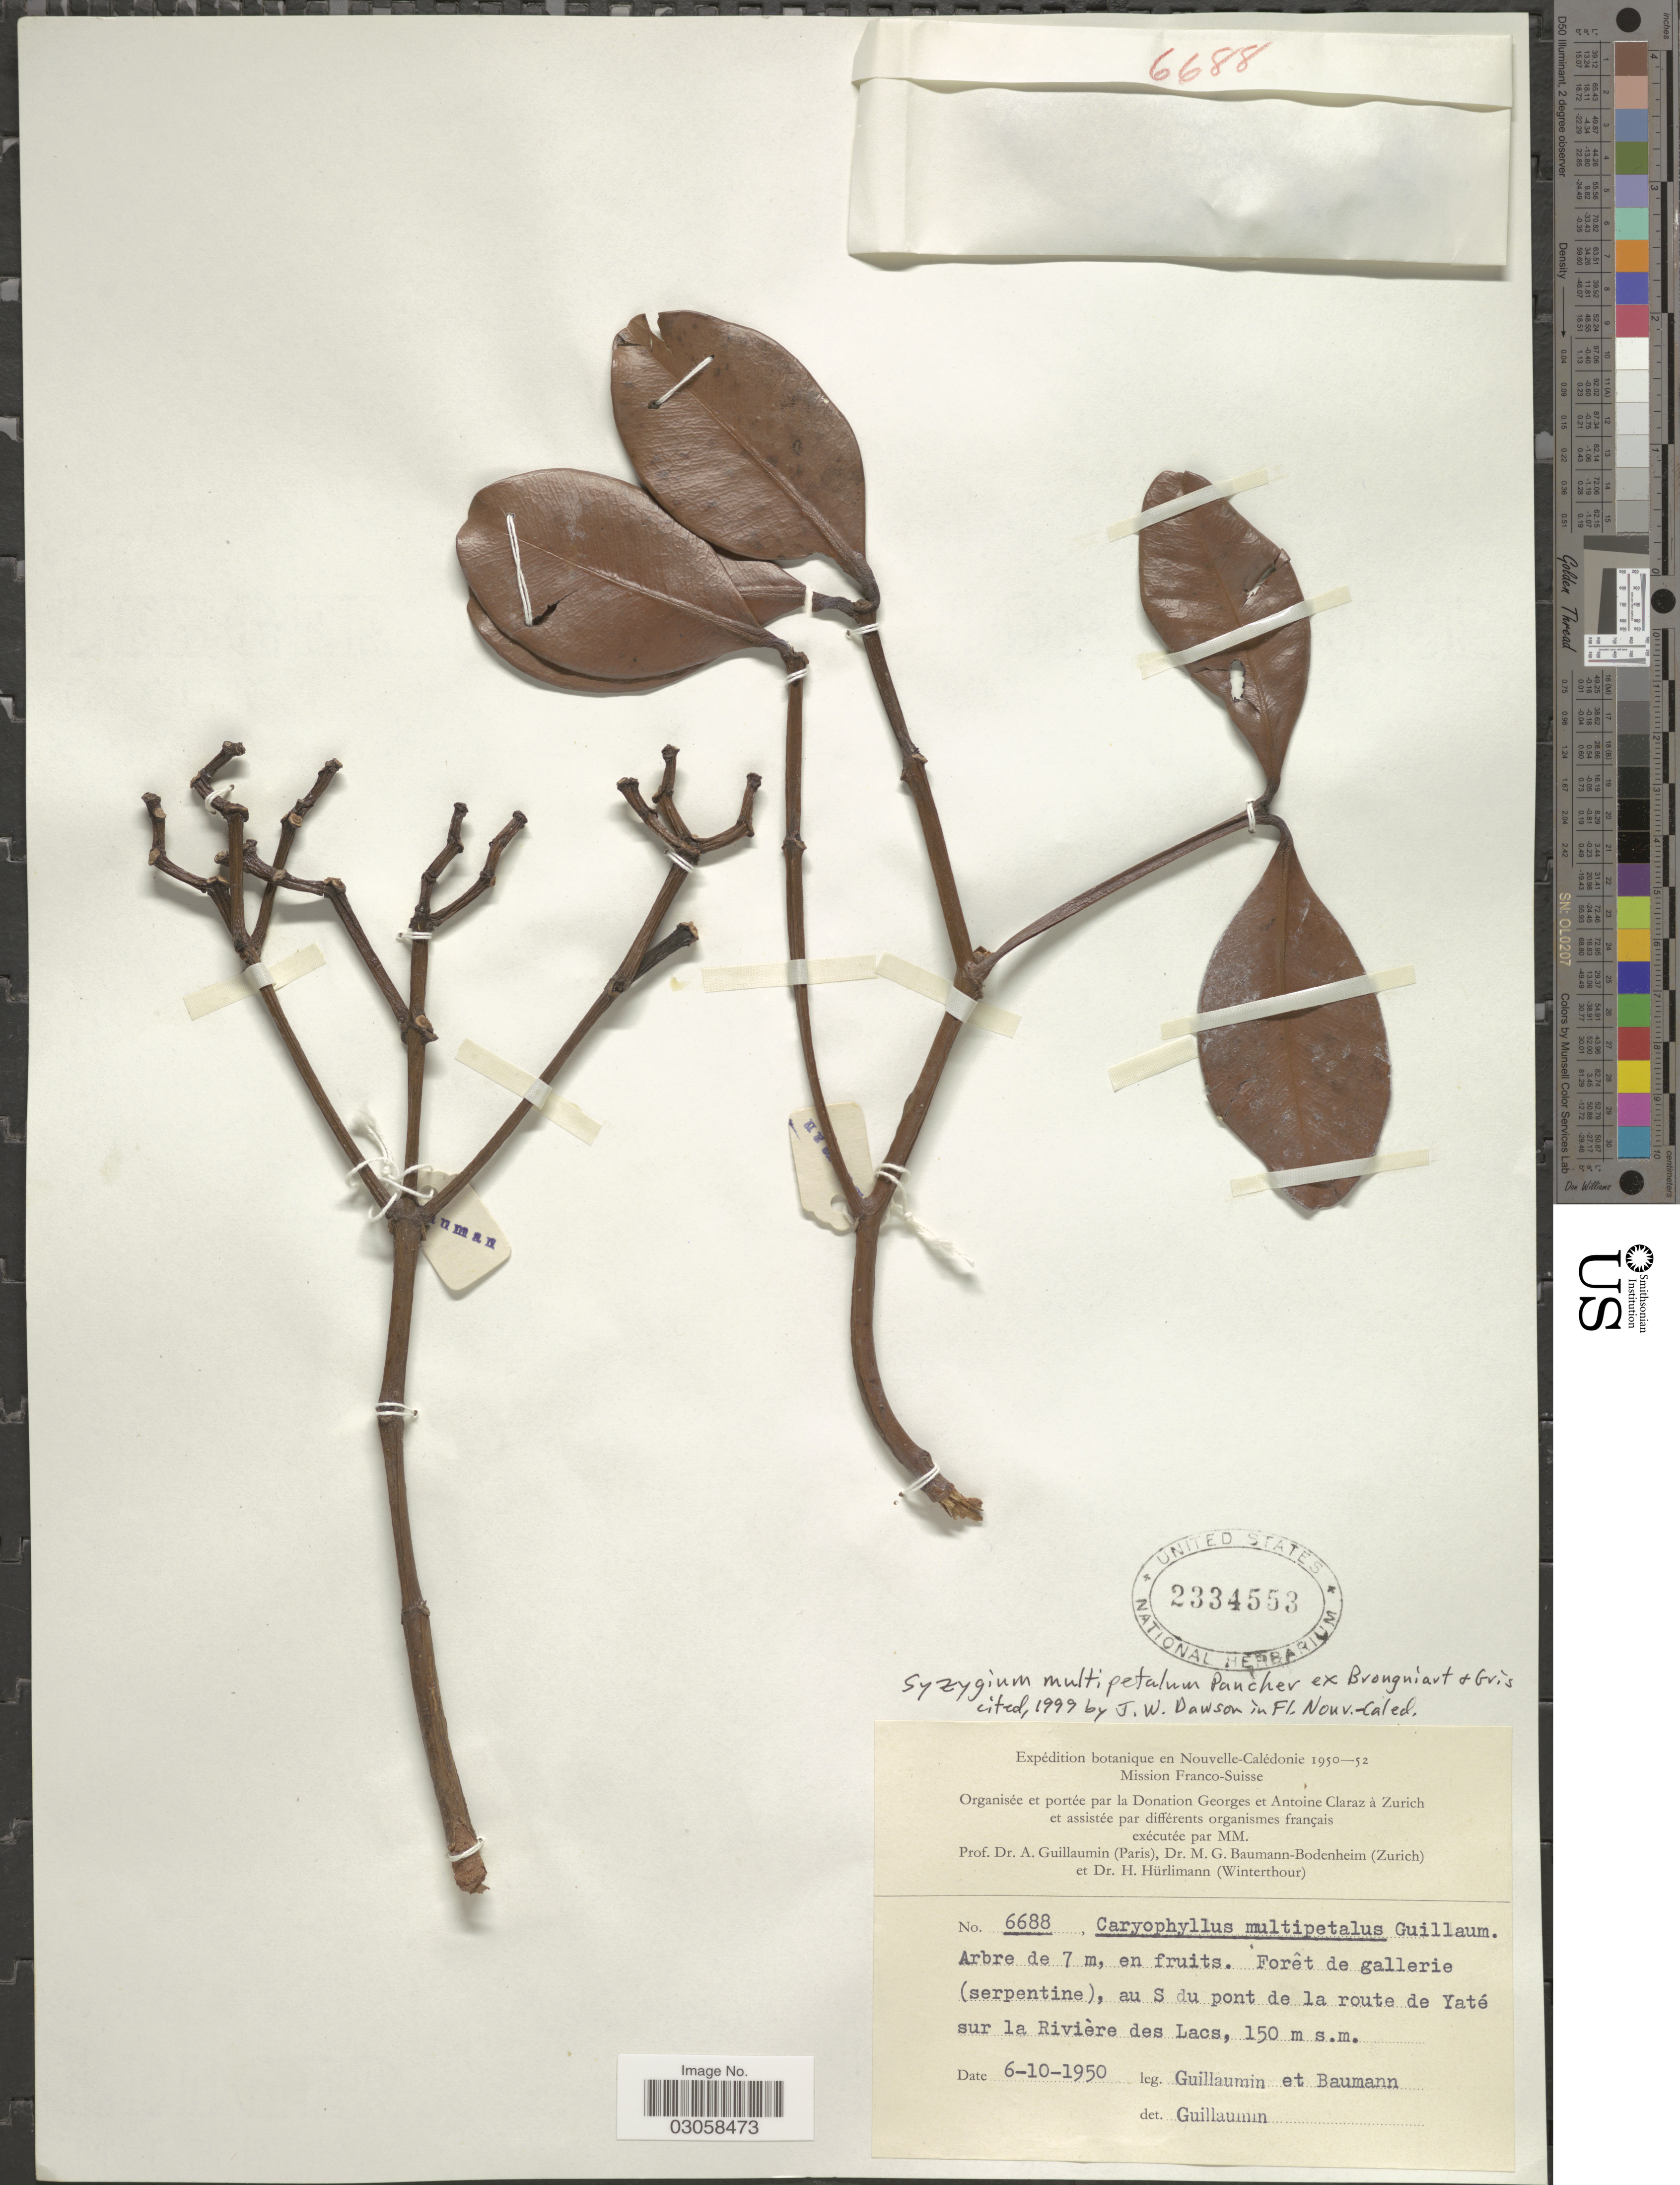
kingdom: Plantae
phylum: Tracheophyta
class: Magnoliopsida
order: Myrtales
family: Myrtaceae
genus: Syzygium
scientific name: Syzygium multipetalum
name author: Pancher ex Brongn. & Gris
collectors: A. Guillaumin & M. G. Baumann-Bodenheim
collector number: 6688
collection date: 1950-10-06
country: New Caledonia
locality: Nouvelle-Calédonie. Forêt de gallerie (serpentine), au S du pont de la route de Yauté sur la Rivière des Lacs.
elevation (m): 150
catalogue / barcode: US 2334553